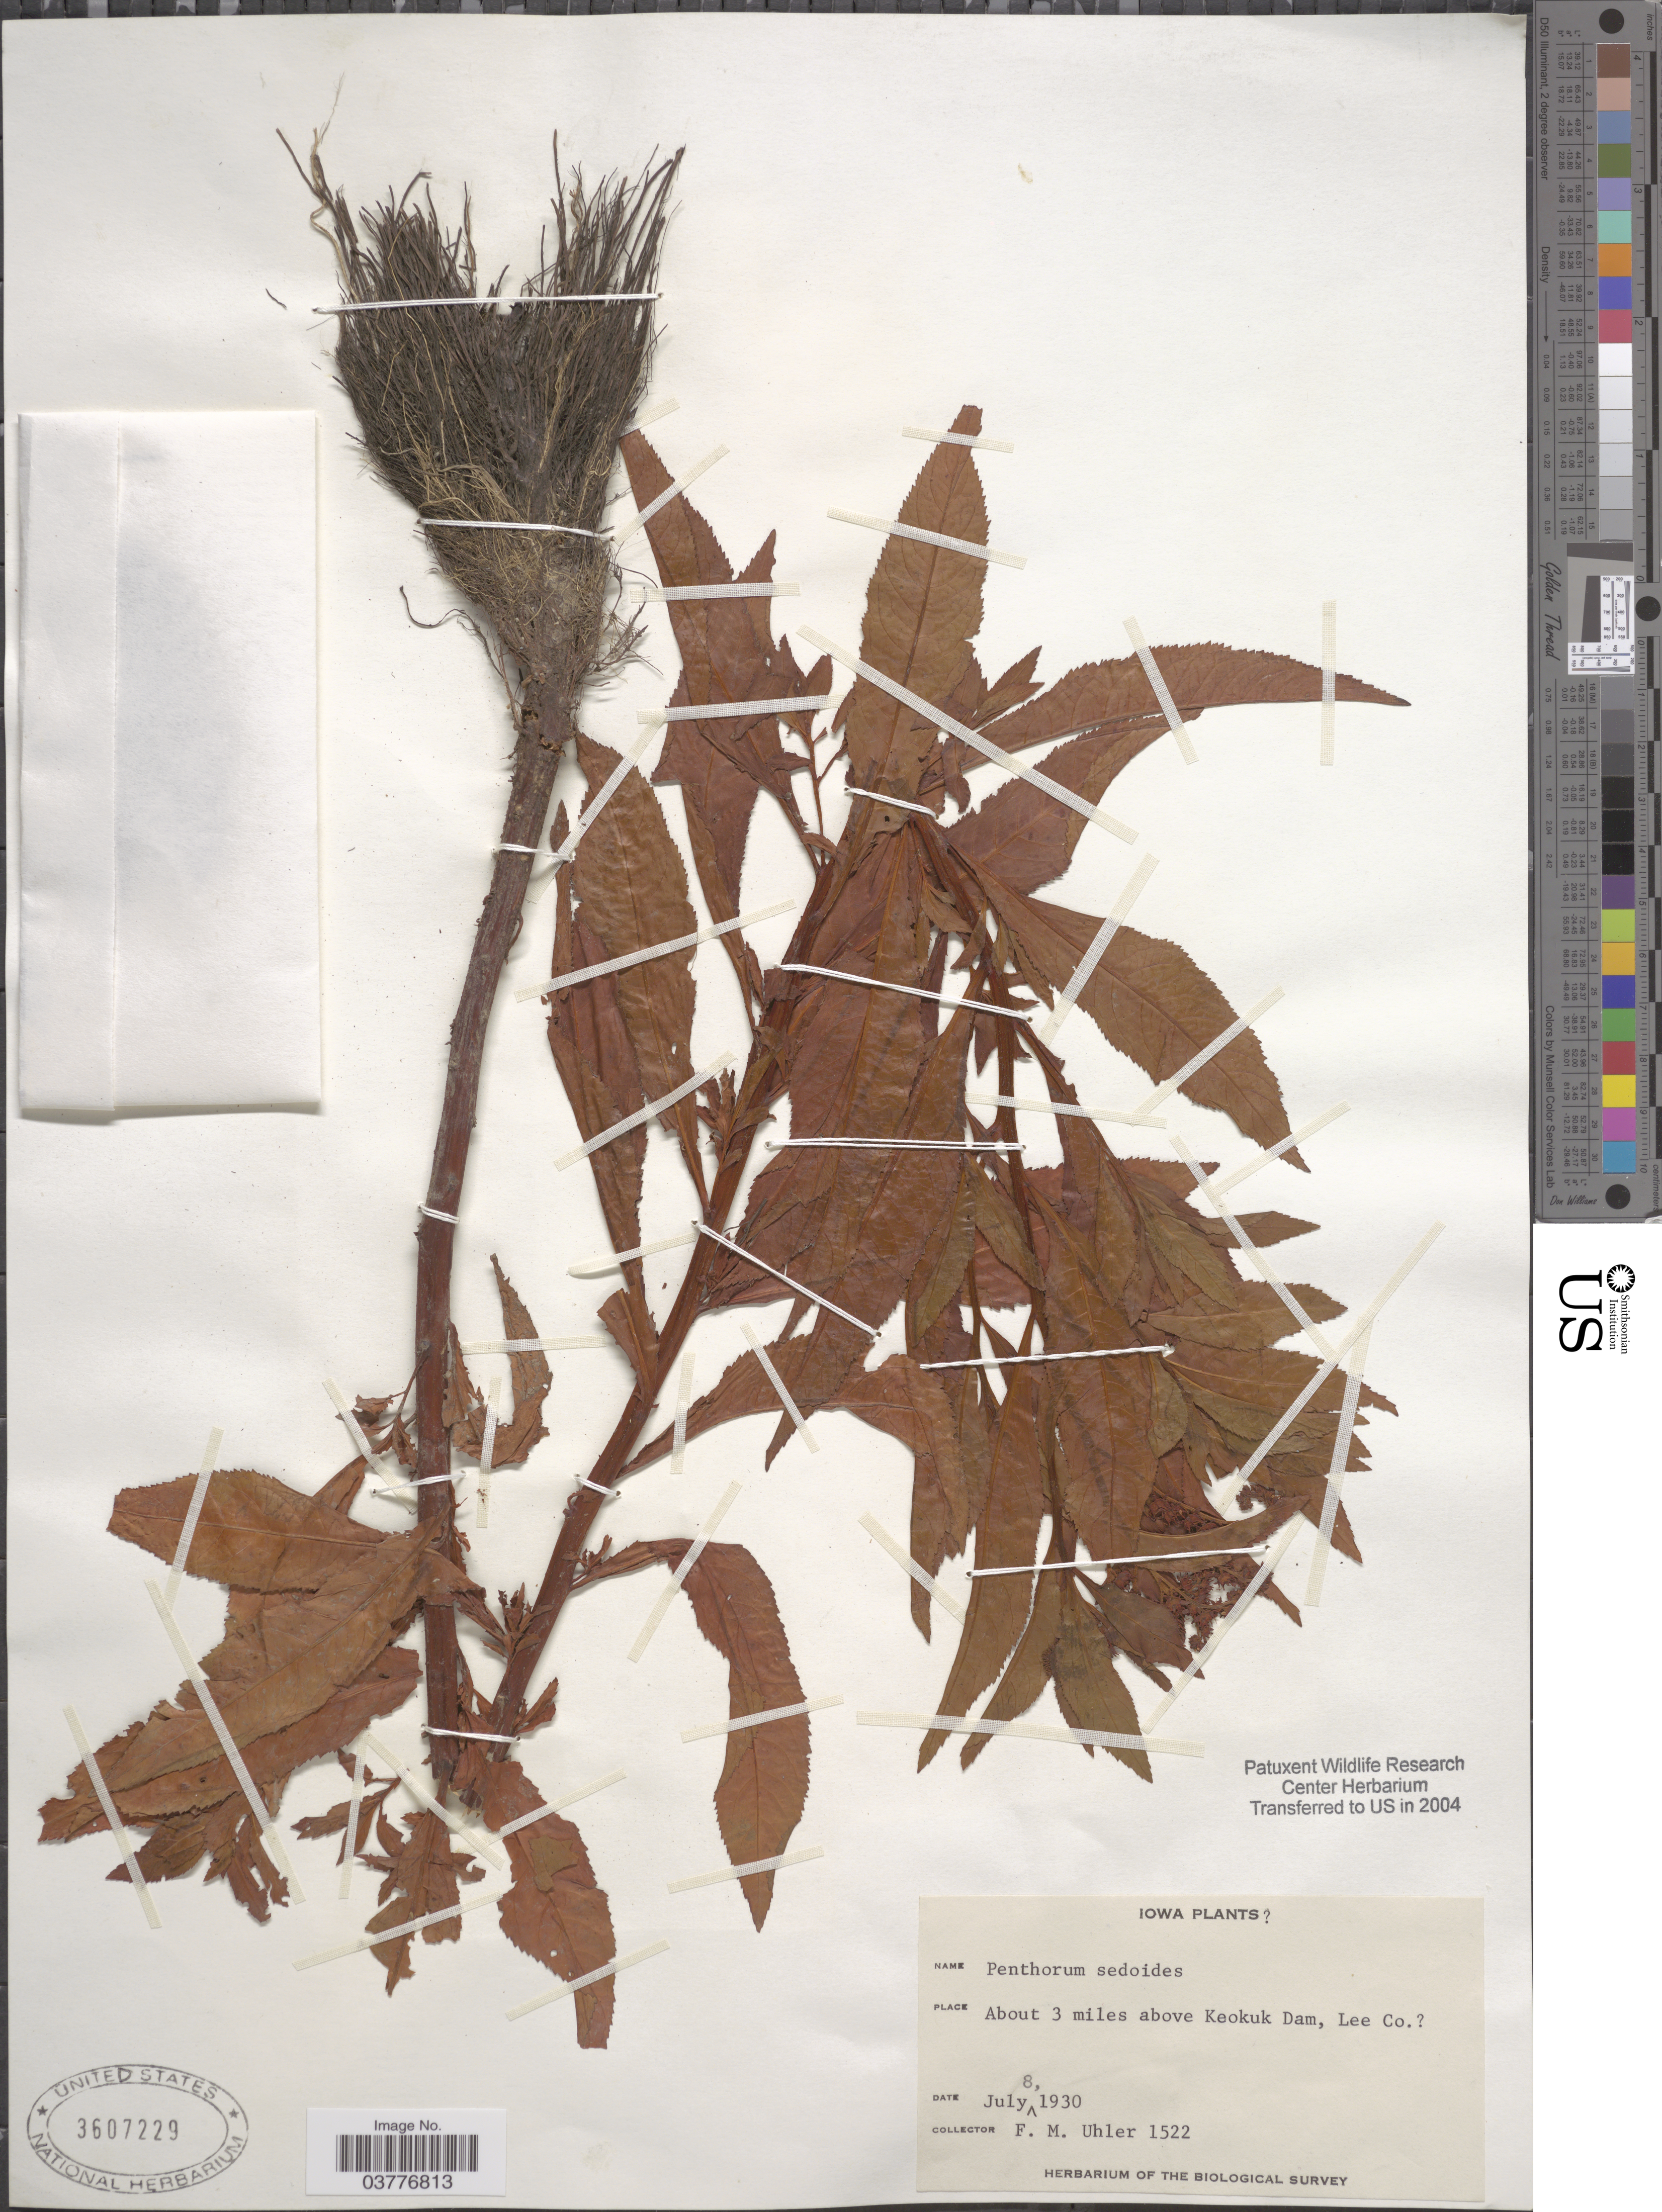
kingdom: Plantae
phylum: Tracheophyta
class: Magnoliopsida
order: Saxifragales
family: Penthoraceae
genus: Penthorum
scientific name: Penthorum sedoides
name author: L.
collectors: F. M. Uhler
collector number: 1522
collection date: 1930-07-08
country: United States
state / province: Iowa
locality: About 3 miles above Keokuk, Lee Co.?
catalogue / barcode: US 3607229